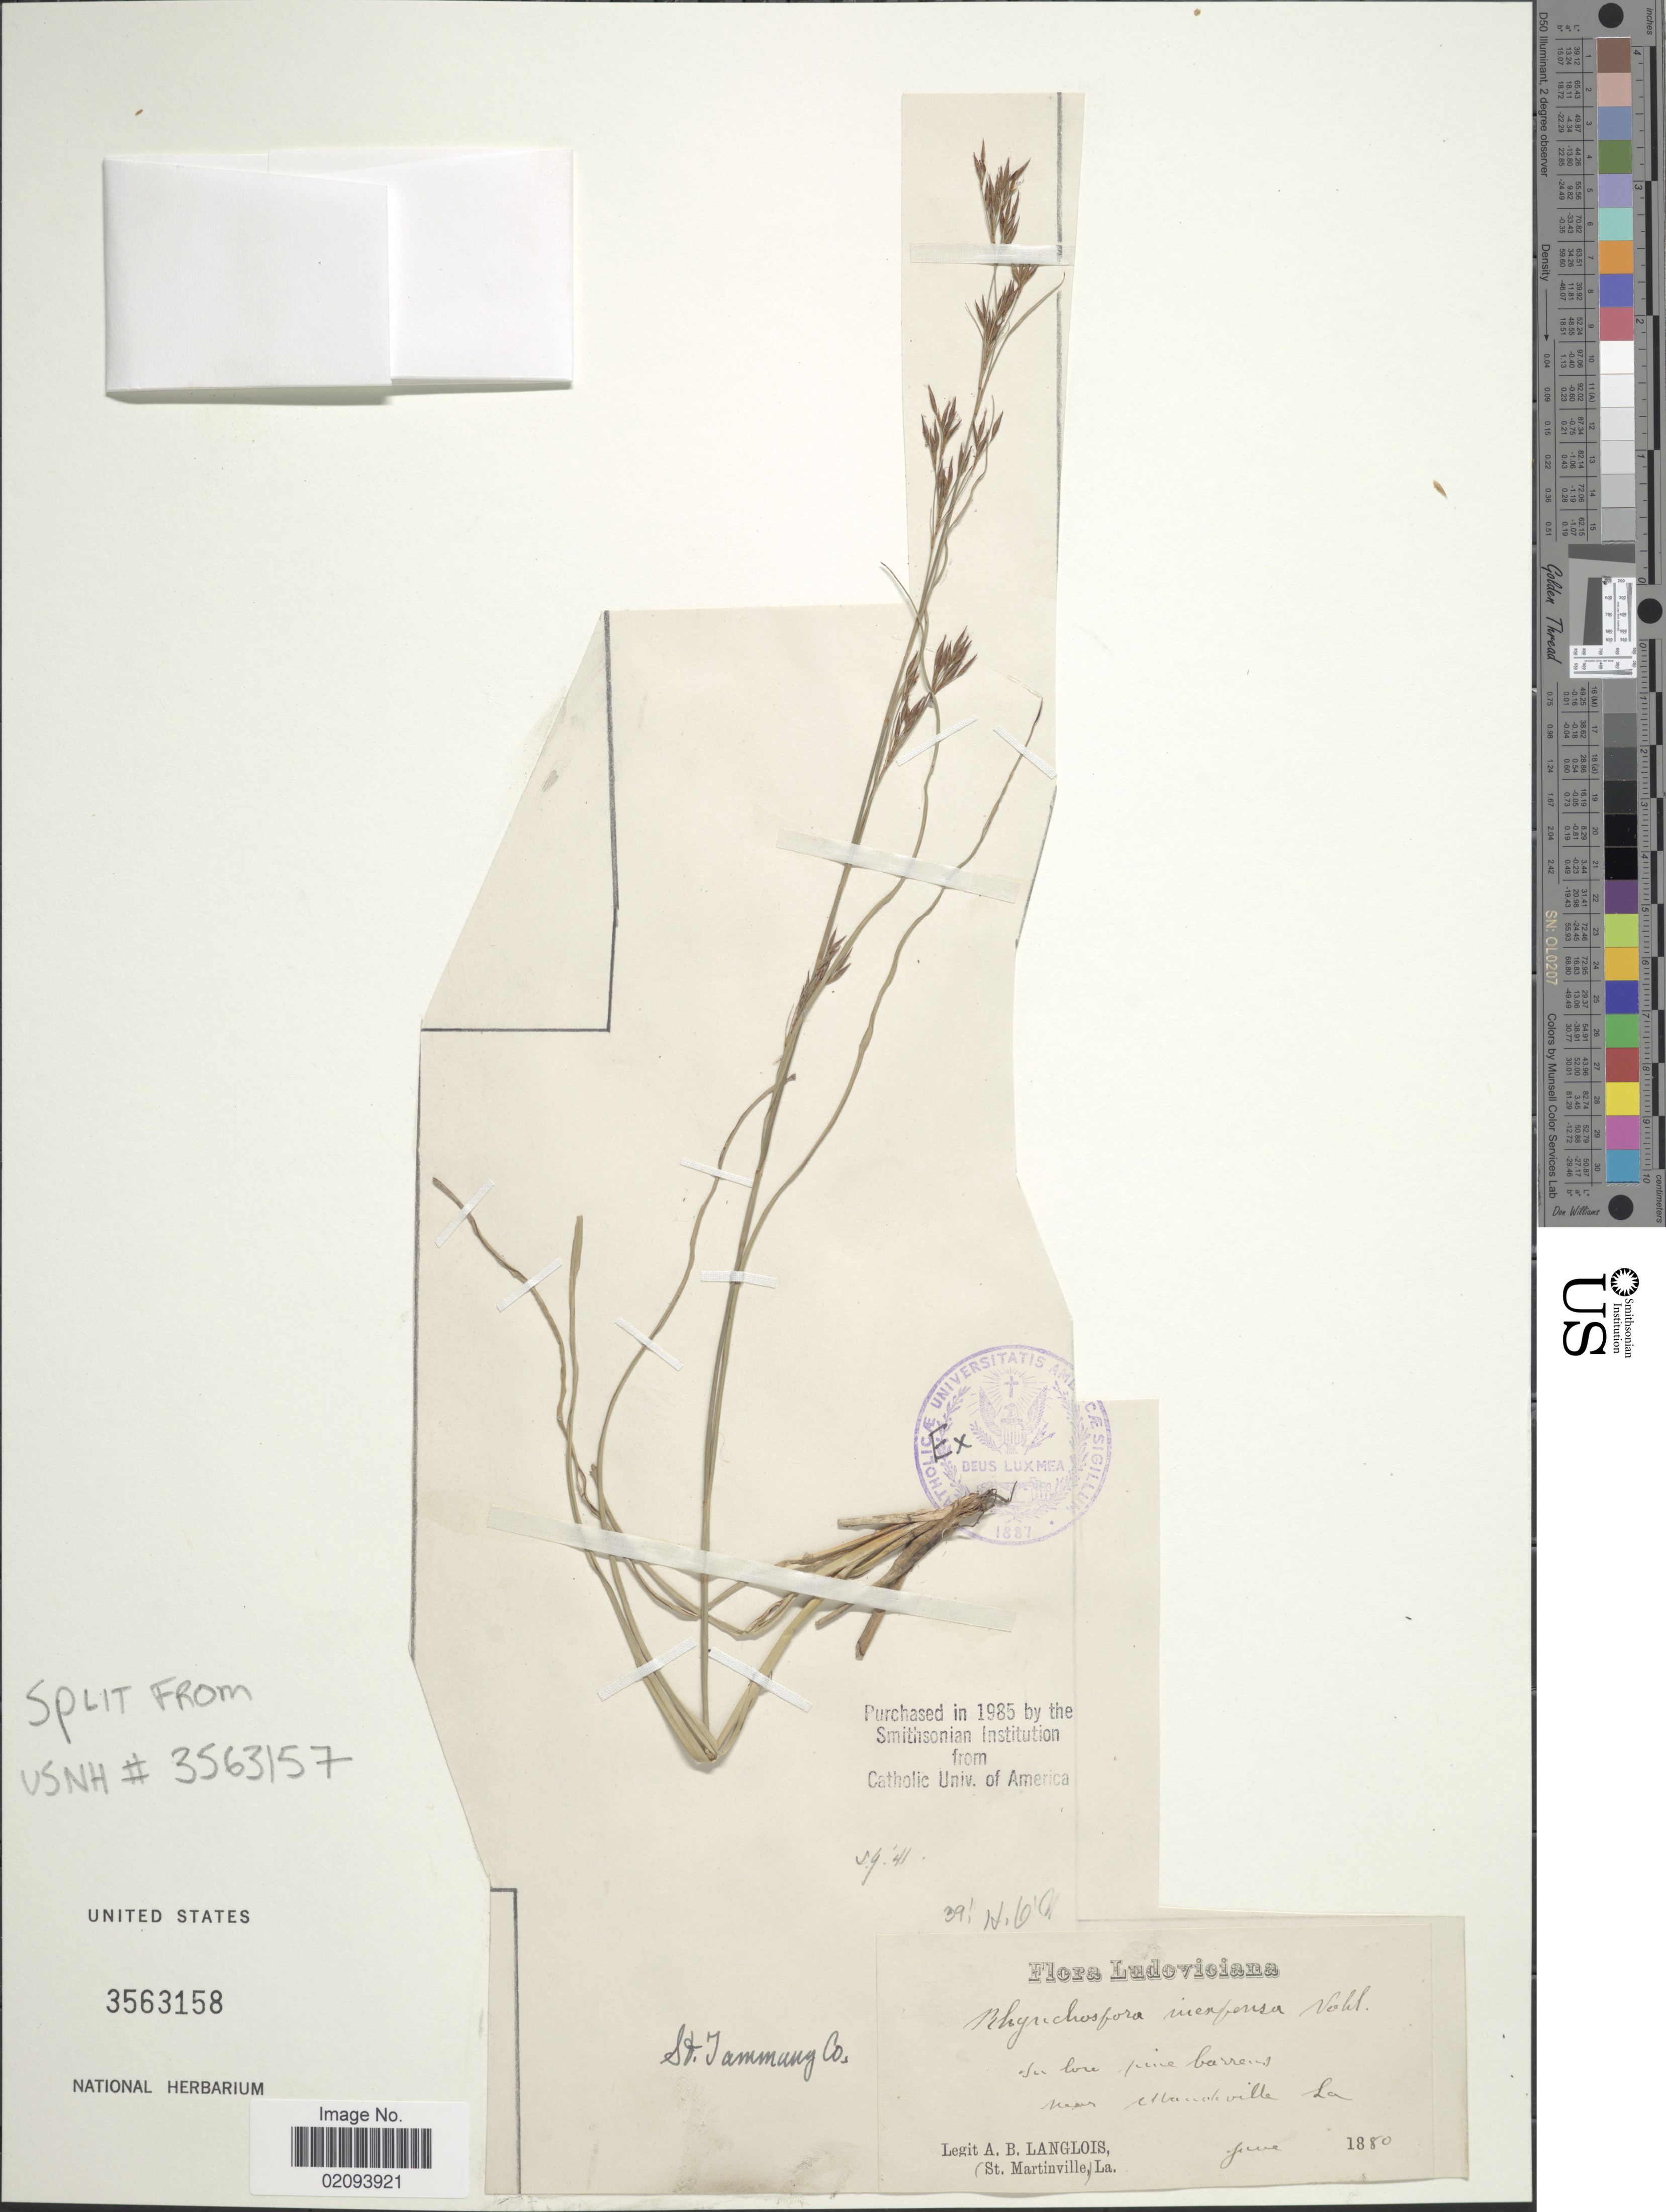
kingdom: Plantae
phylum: Tracheophyta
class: Liliopsida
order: Poales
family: Cyperaceae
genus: Rhynchospora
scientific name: Rhynchospora inexpansa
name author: (Michx.) Vahl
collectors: A. Langlois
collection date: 1880-06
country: United States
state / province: Louisiana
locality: In low pine barrens near Mandeville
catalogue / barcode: US 3563158